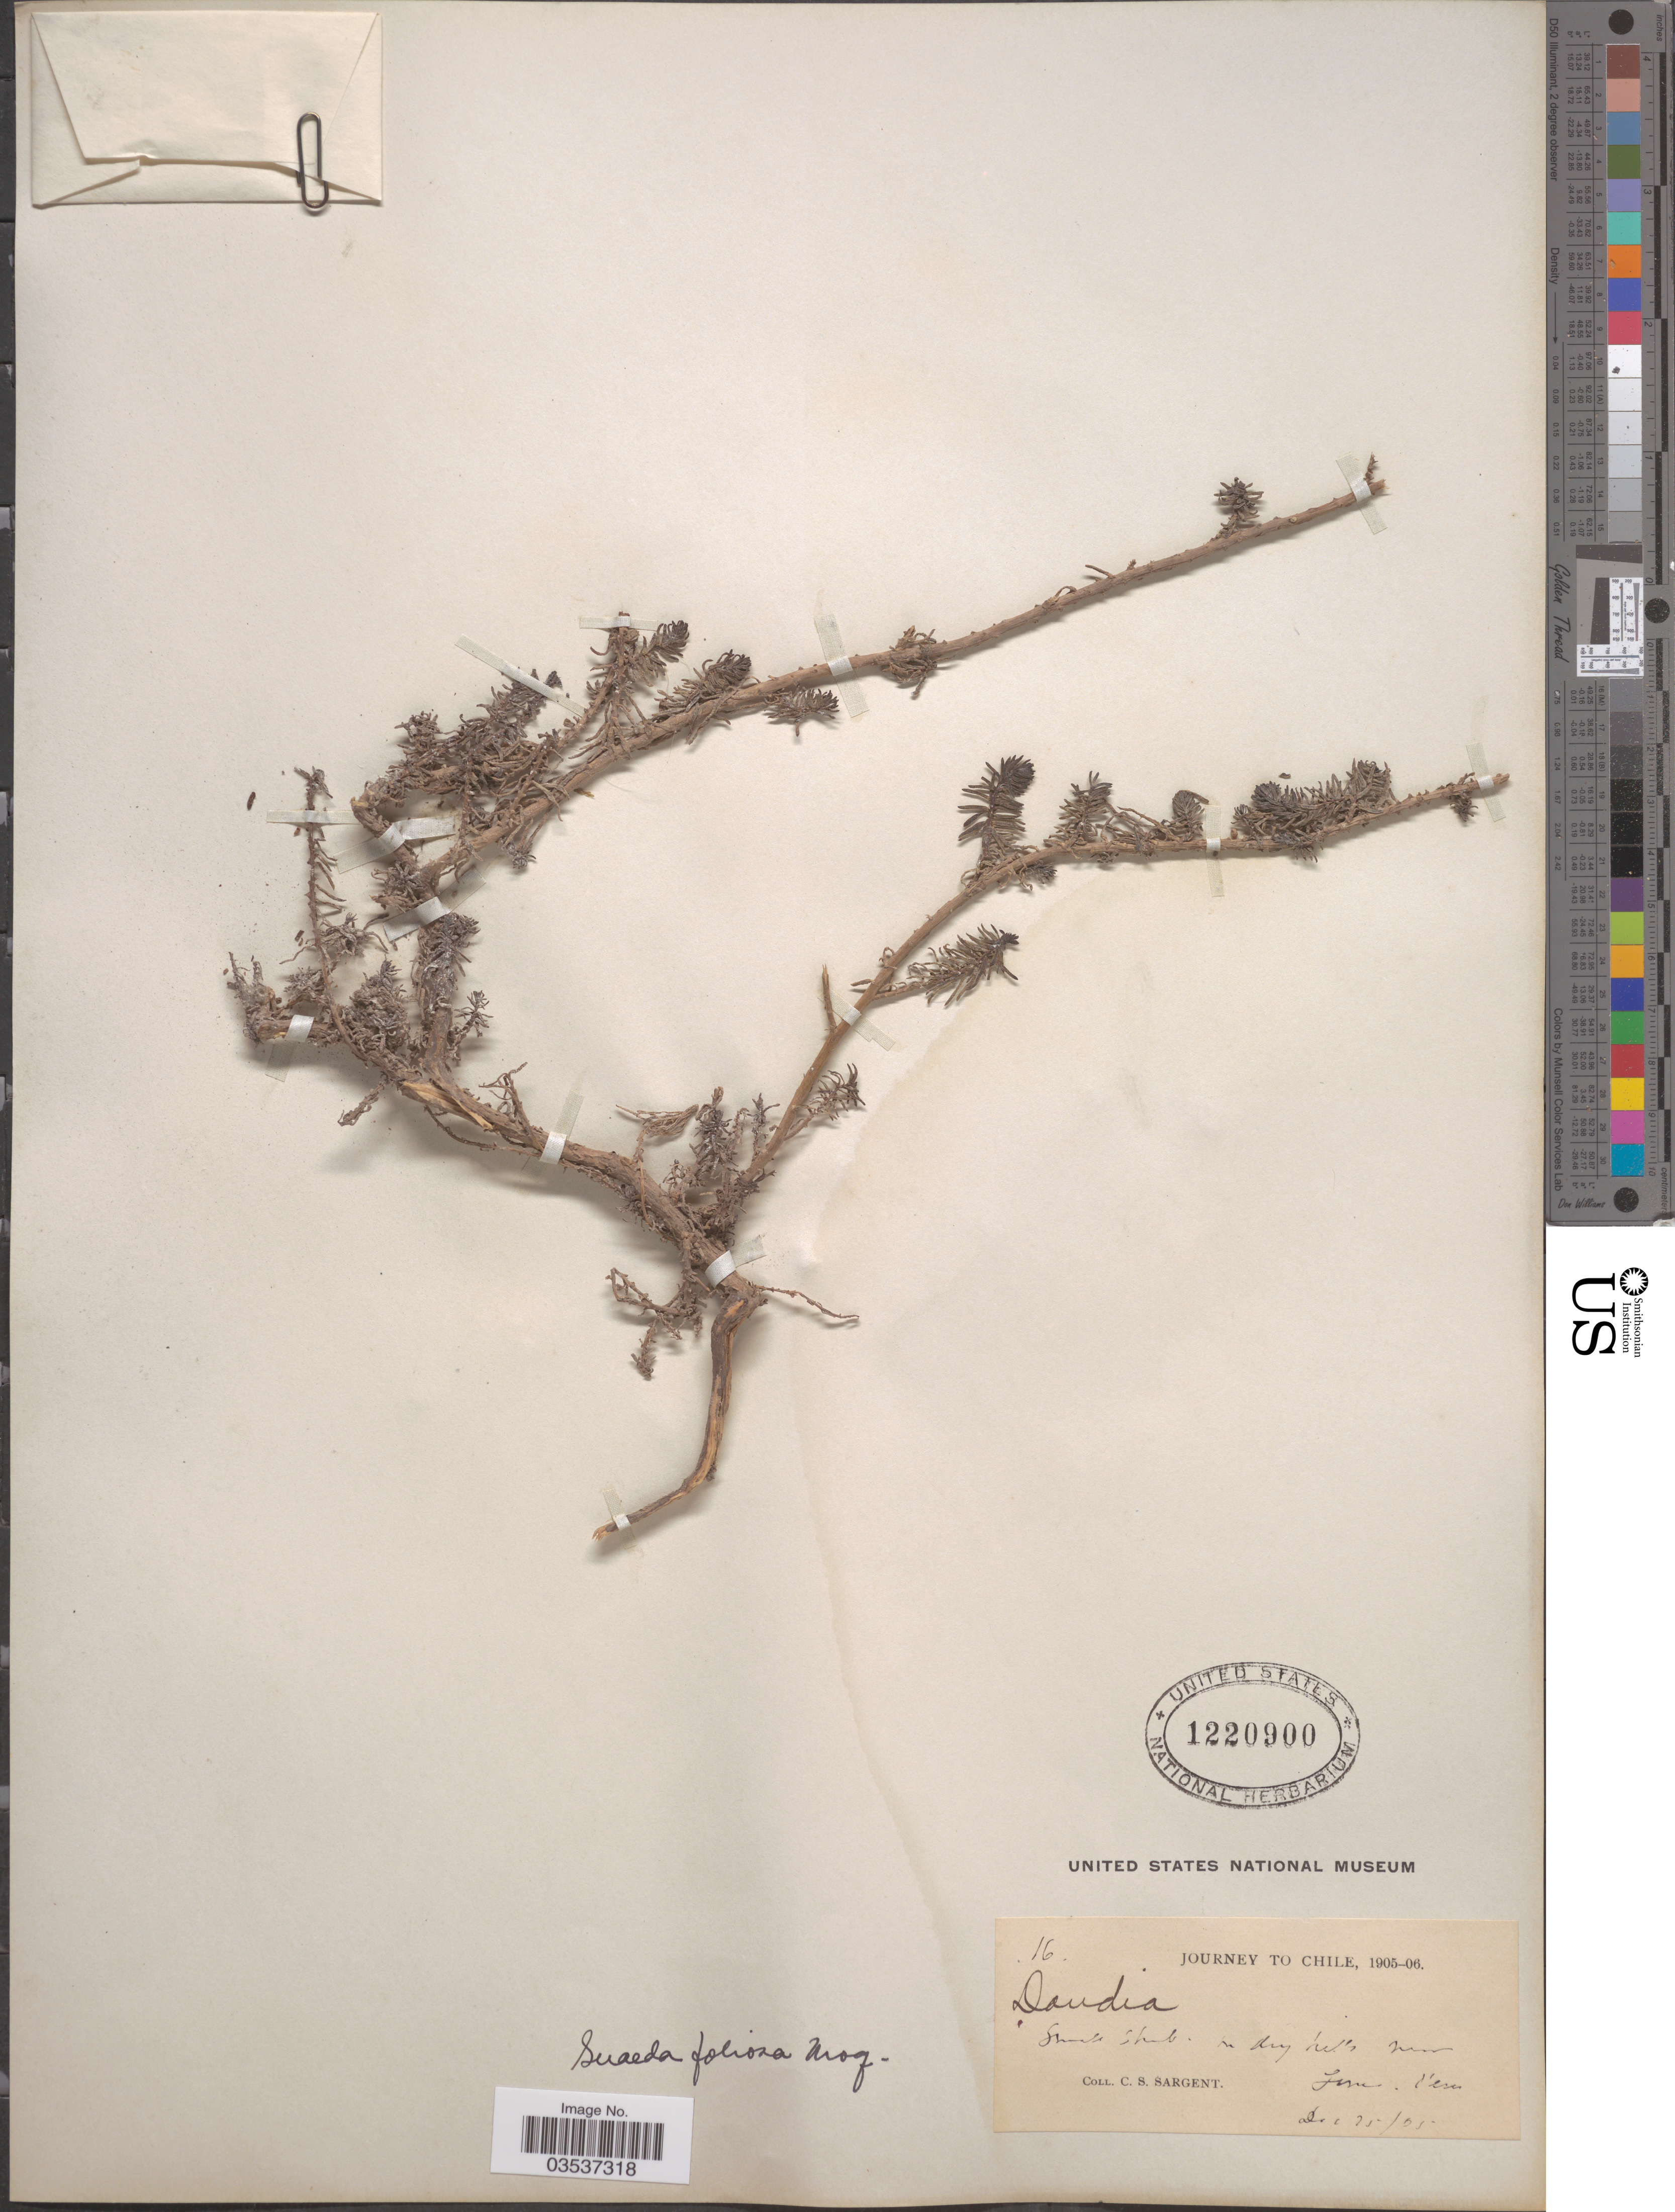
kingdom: Plantae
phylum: Tracheophyta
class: Magnoliopsida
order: Caryophyllales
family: Amaranthaceae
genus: Suaeda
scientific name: Suaeda foliosa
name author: Moq.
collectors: C. S. Sargent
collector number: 16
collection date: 1905-12-25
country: Chile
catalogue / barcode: US 1220900